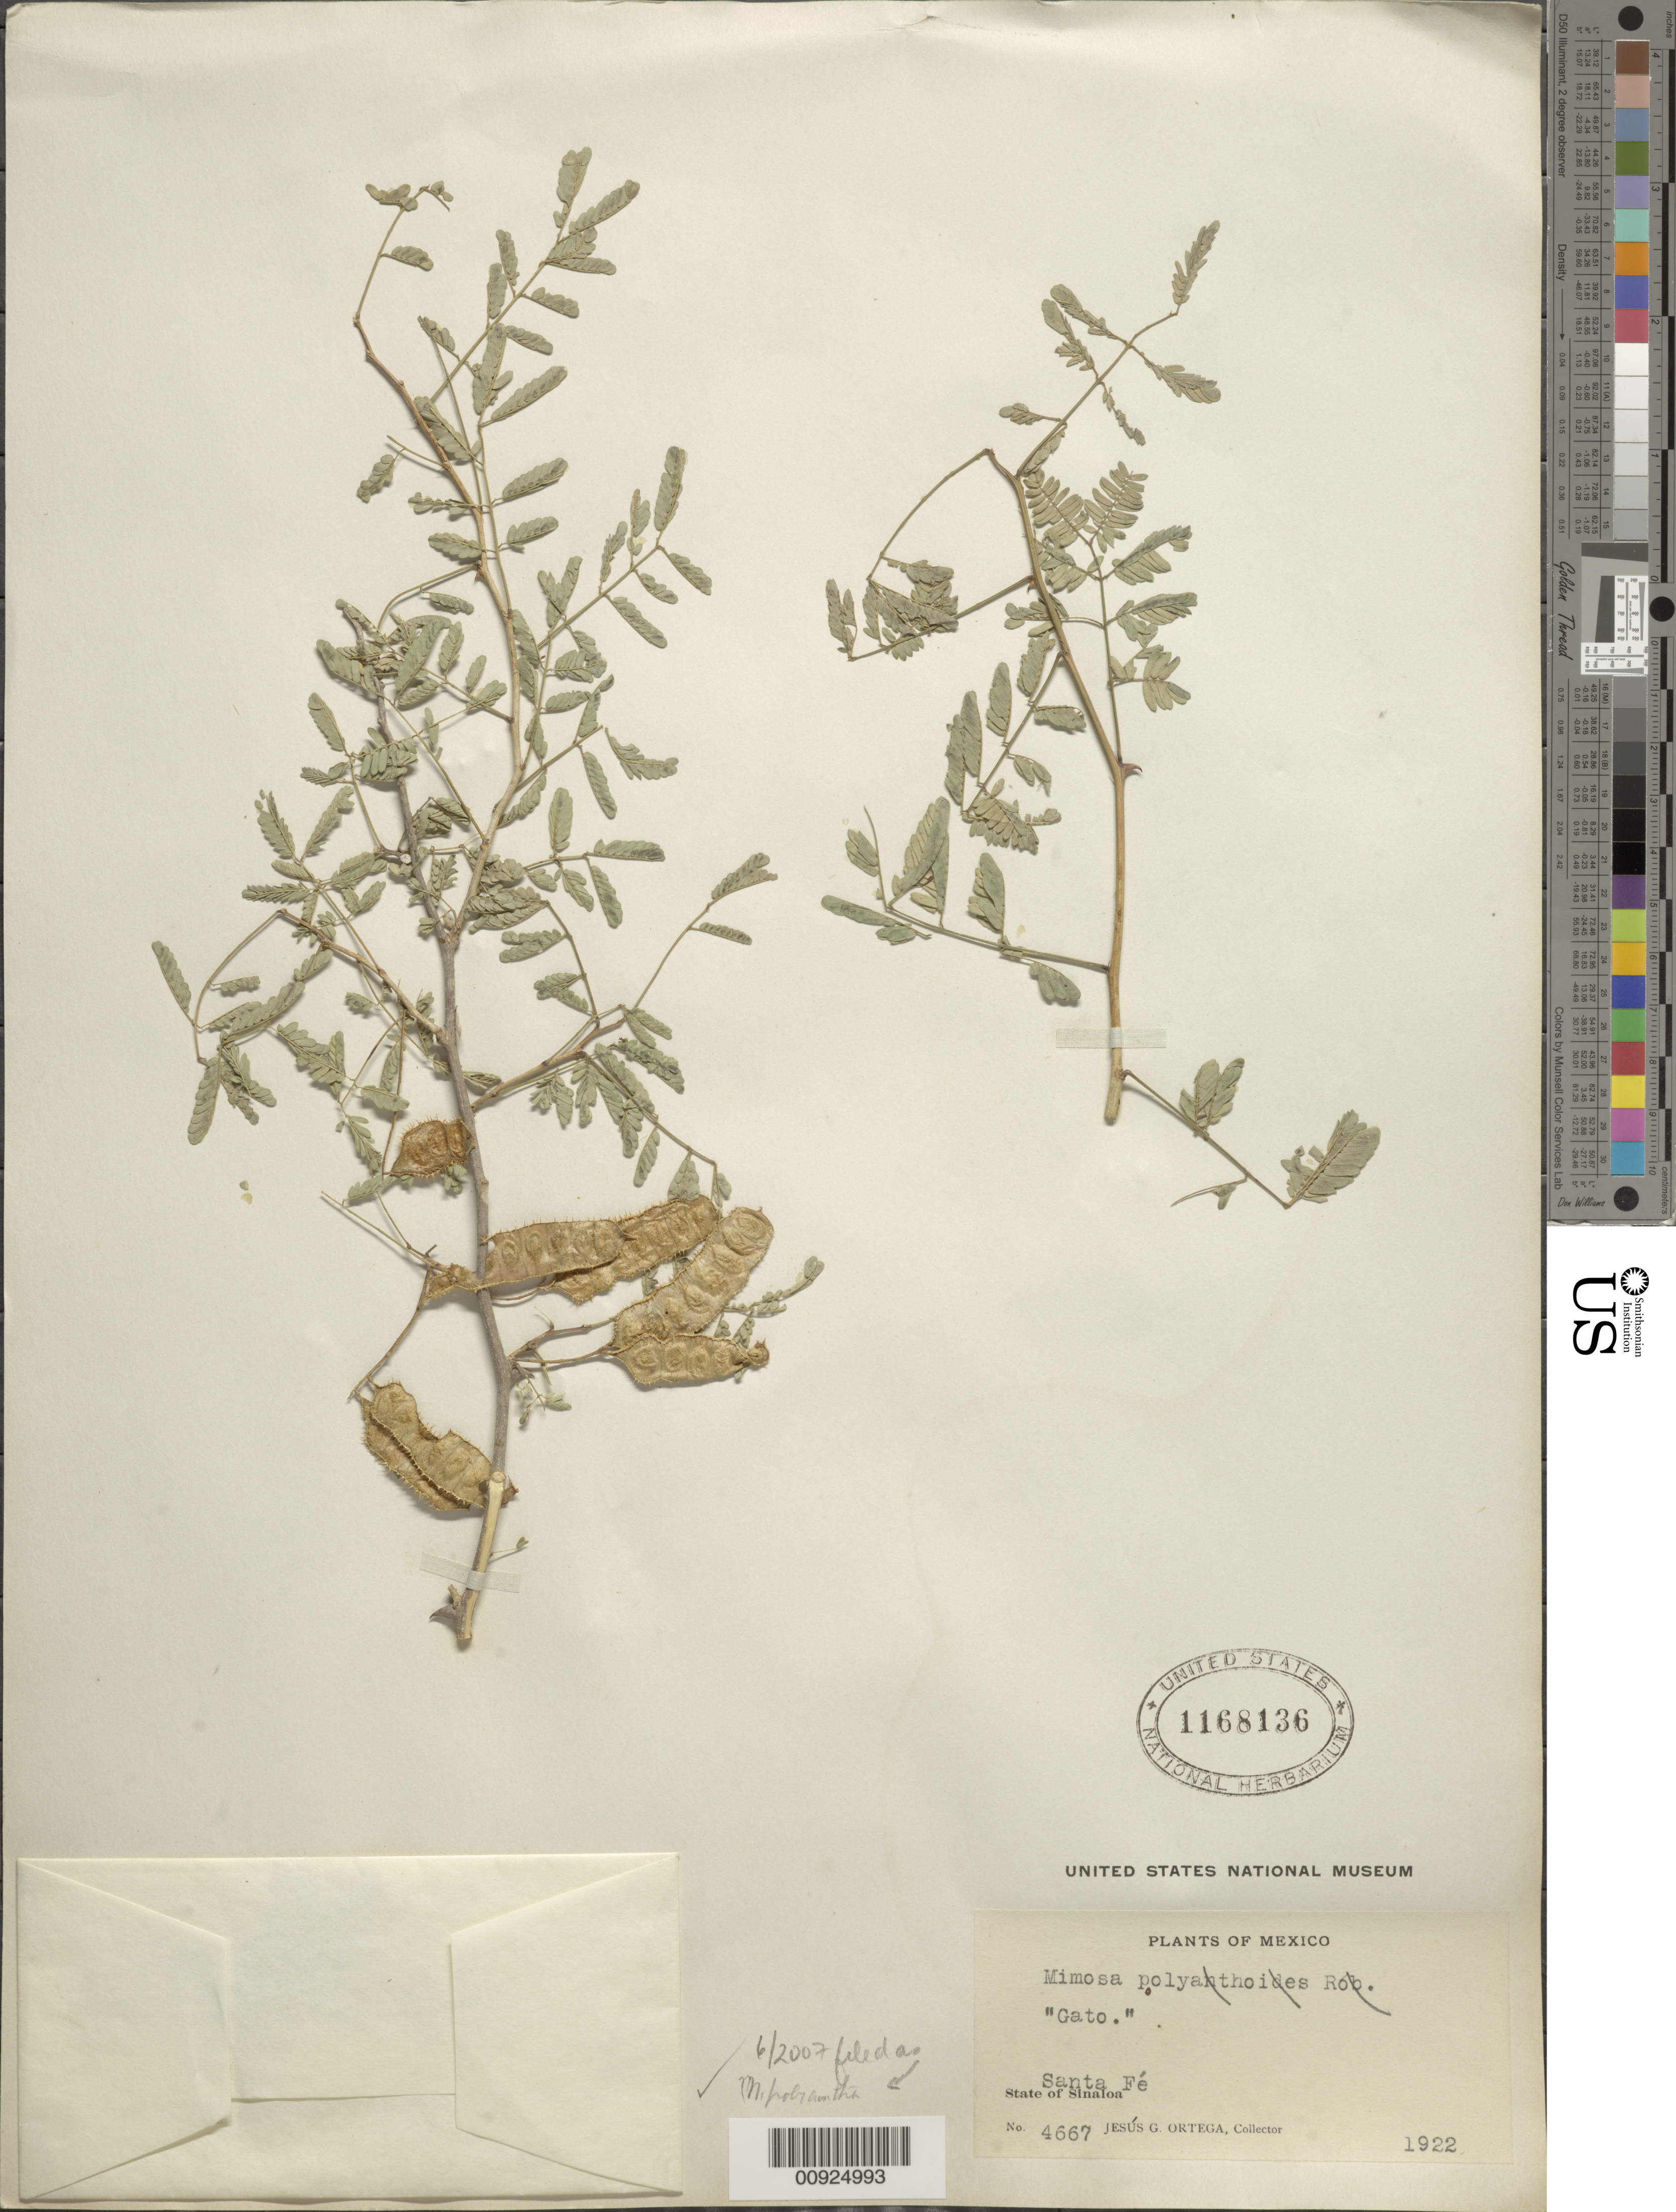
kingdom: Plantae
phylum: Tracheophyta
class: Magnoliopsida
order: Fabales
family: Fabaceae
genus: Mimosa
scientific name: Mimosa polyantha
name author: Benth.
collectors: J. Ortega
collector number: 4667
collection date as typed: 1922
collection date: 1922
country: Mexico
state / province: Sinaloa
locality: Santa Fé, State of Sinaloa.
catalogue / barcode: US 1168136